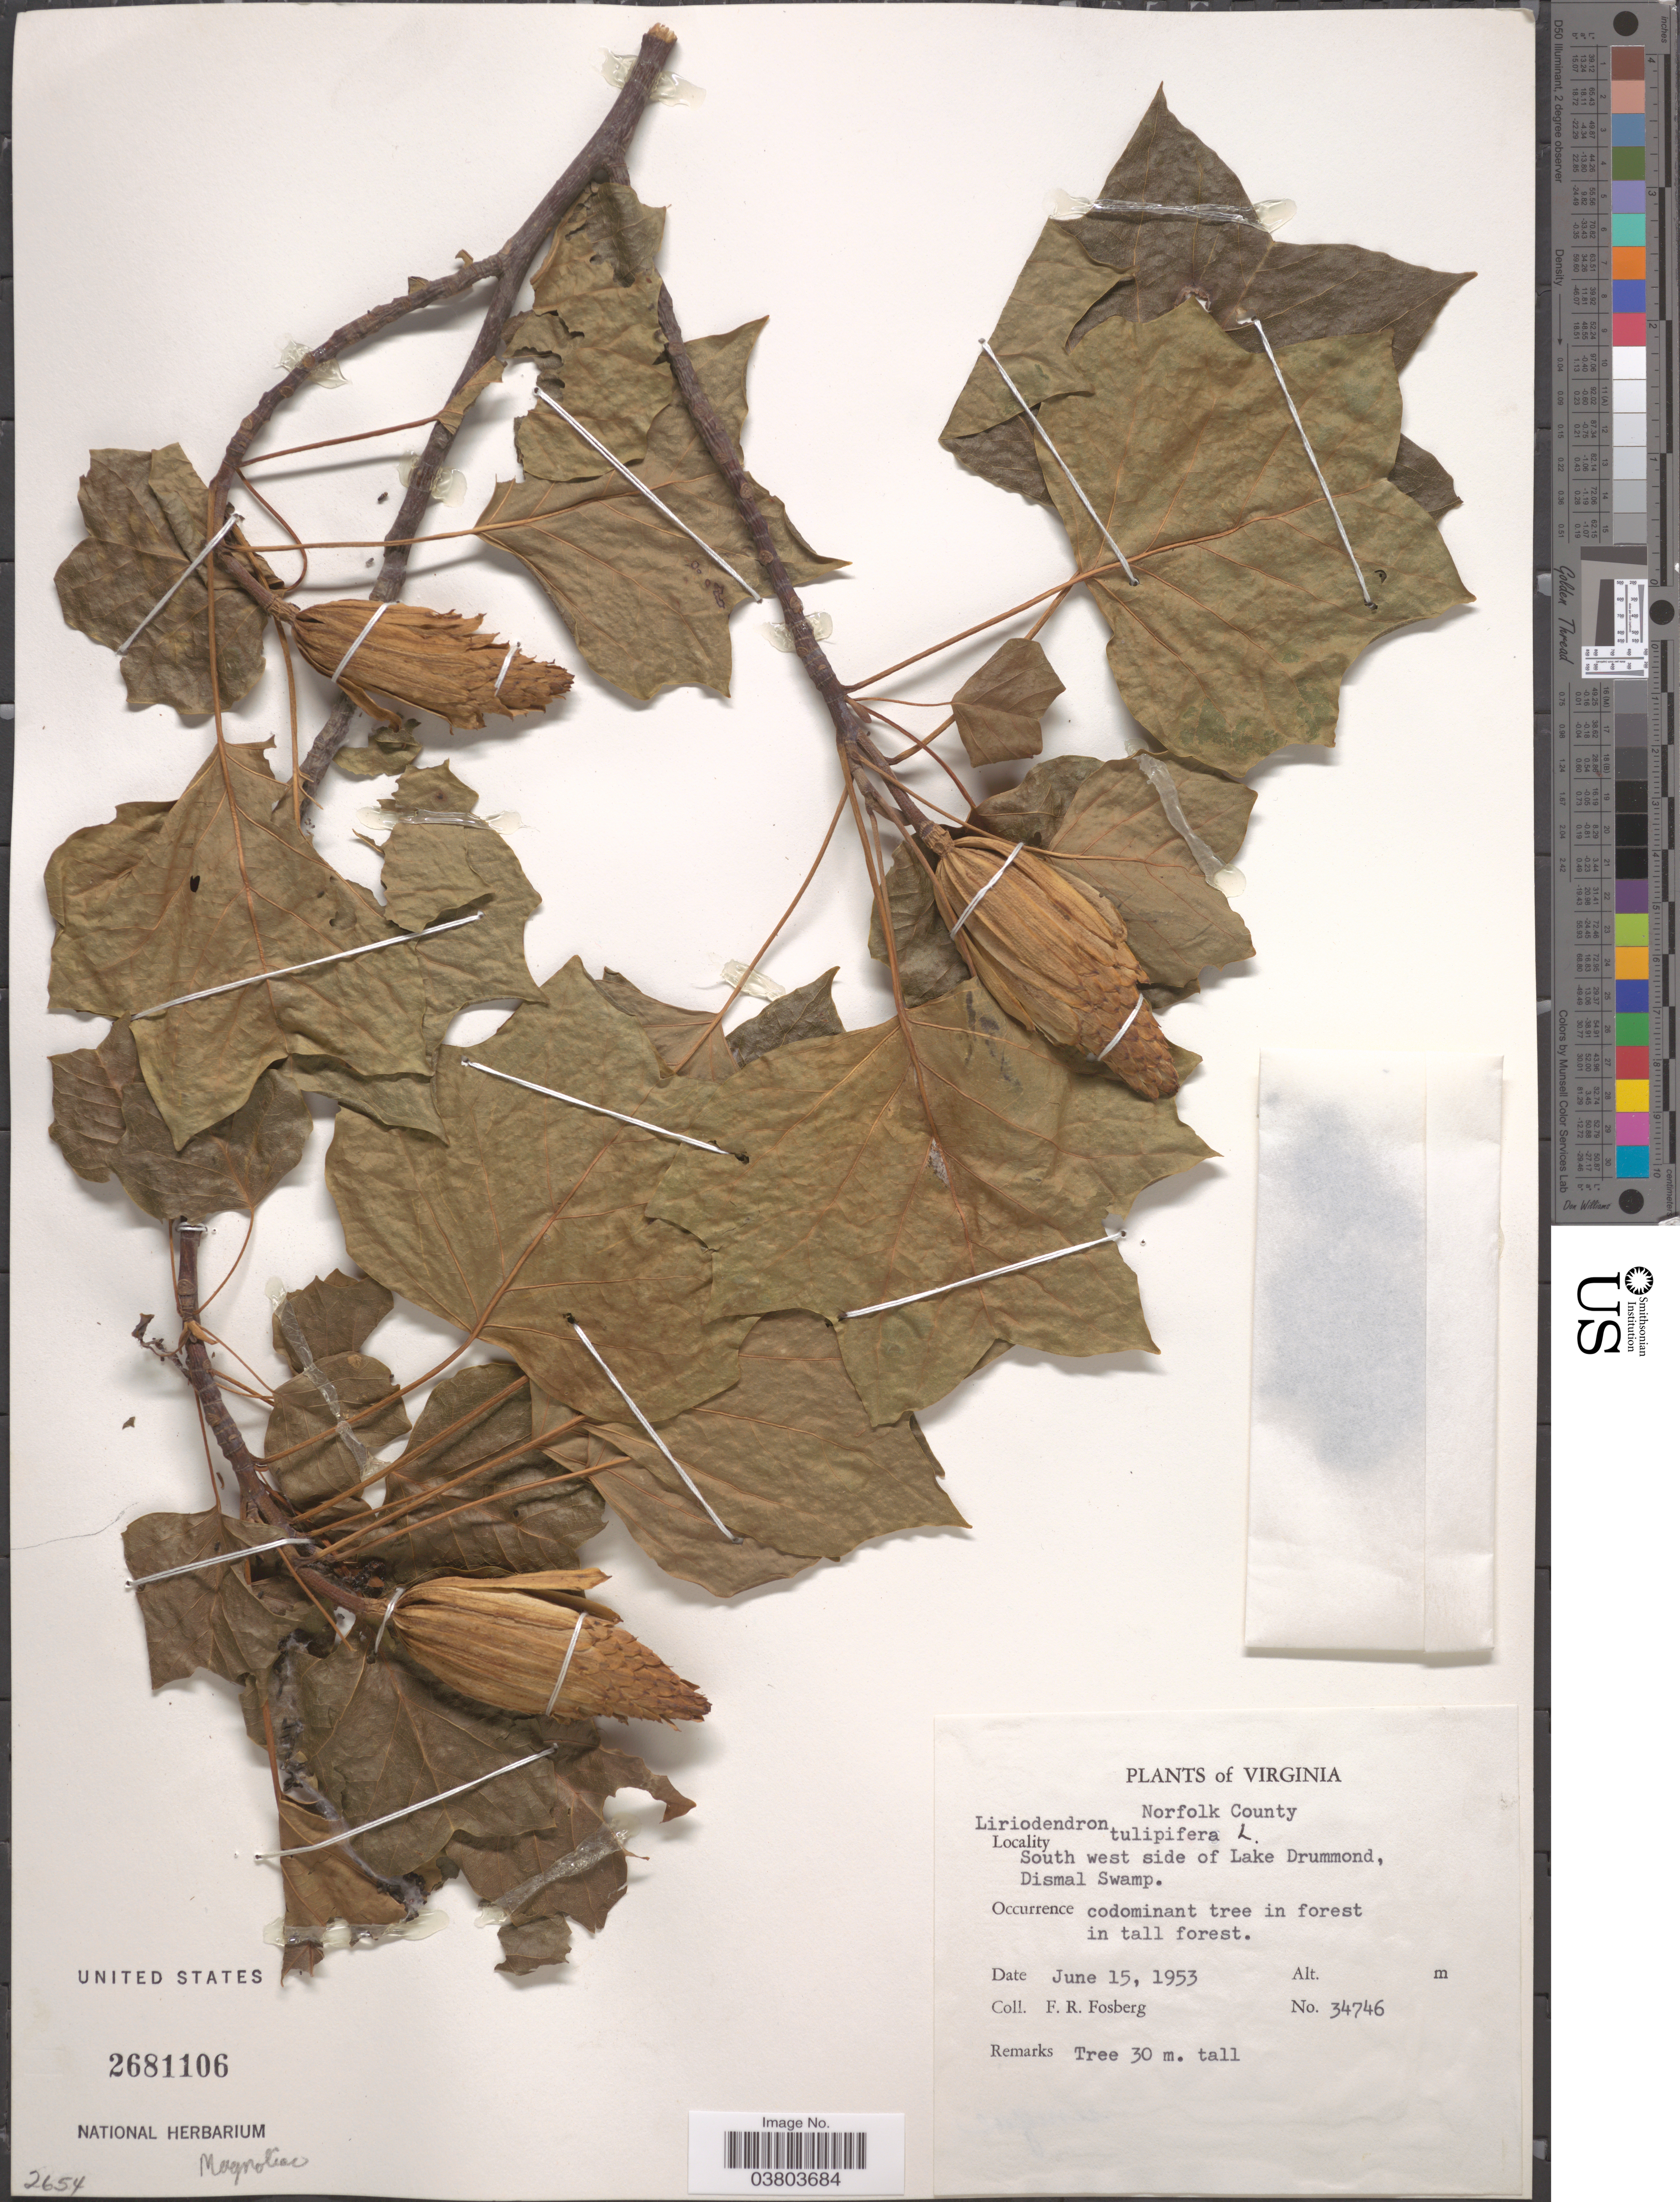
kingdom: Plantae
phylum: Tracheophyta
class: Magnoliopsida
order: Magnoliales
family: Magnoliaceae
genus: Liriodendron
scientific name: Liriodendron tulipifera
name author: L.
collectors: F. R. Fosberg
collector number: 34746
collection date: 1953-06-15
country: United States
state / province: Virginia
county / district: City of Norfolk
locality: Norfolk County. South west side of Lake Drummond, Dismal Swamp.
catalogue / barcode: US 2681106